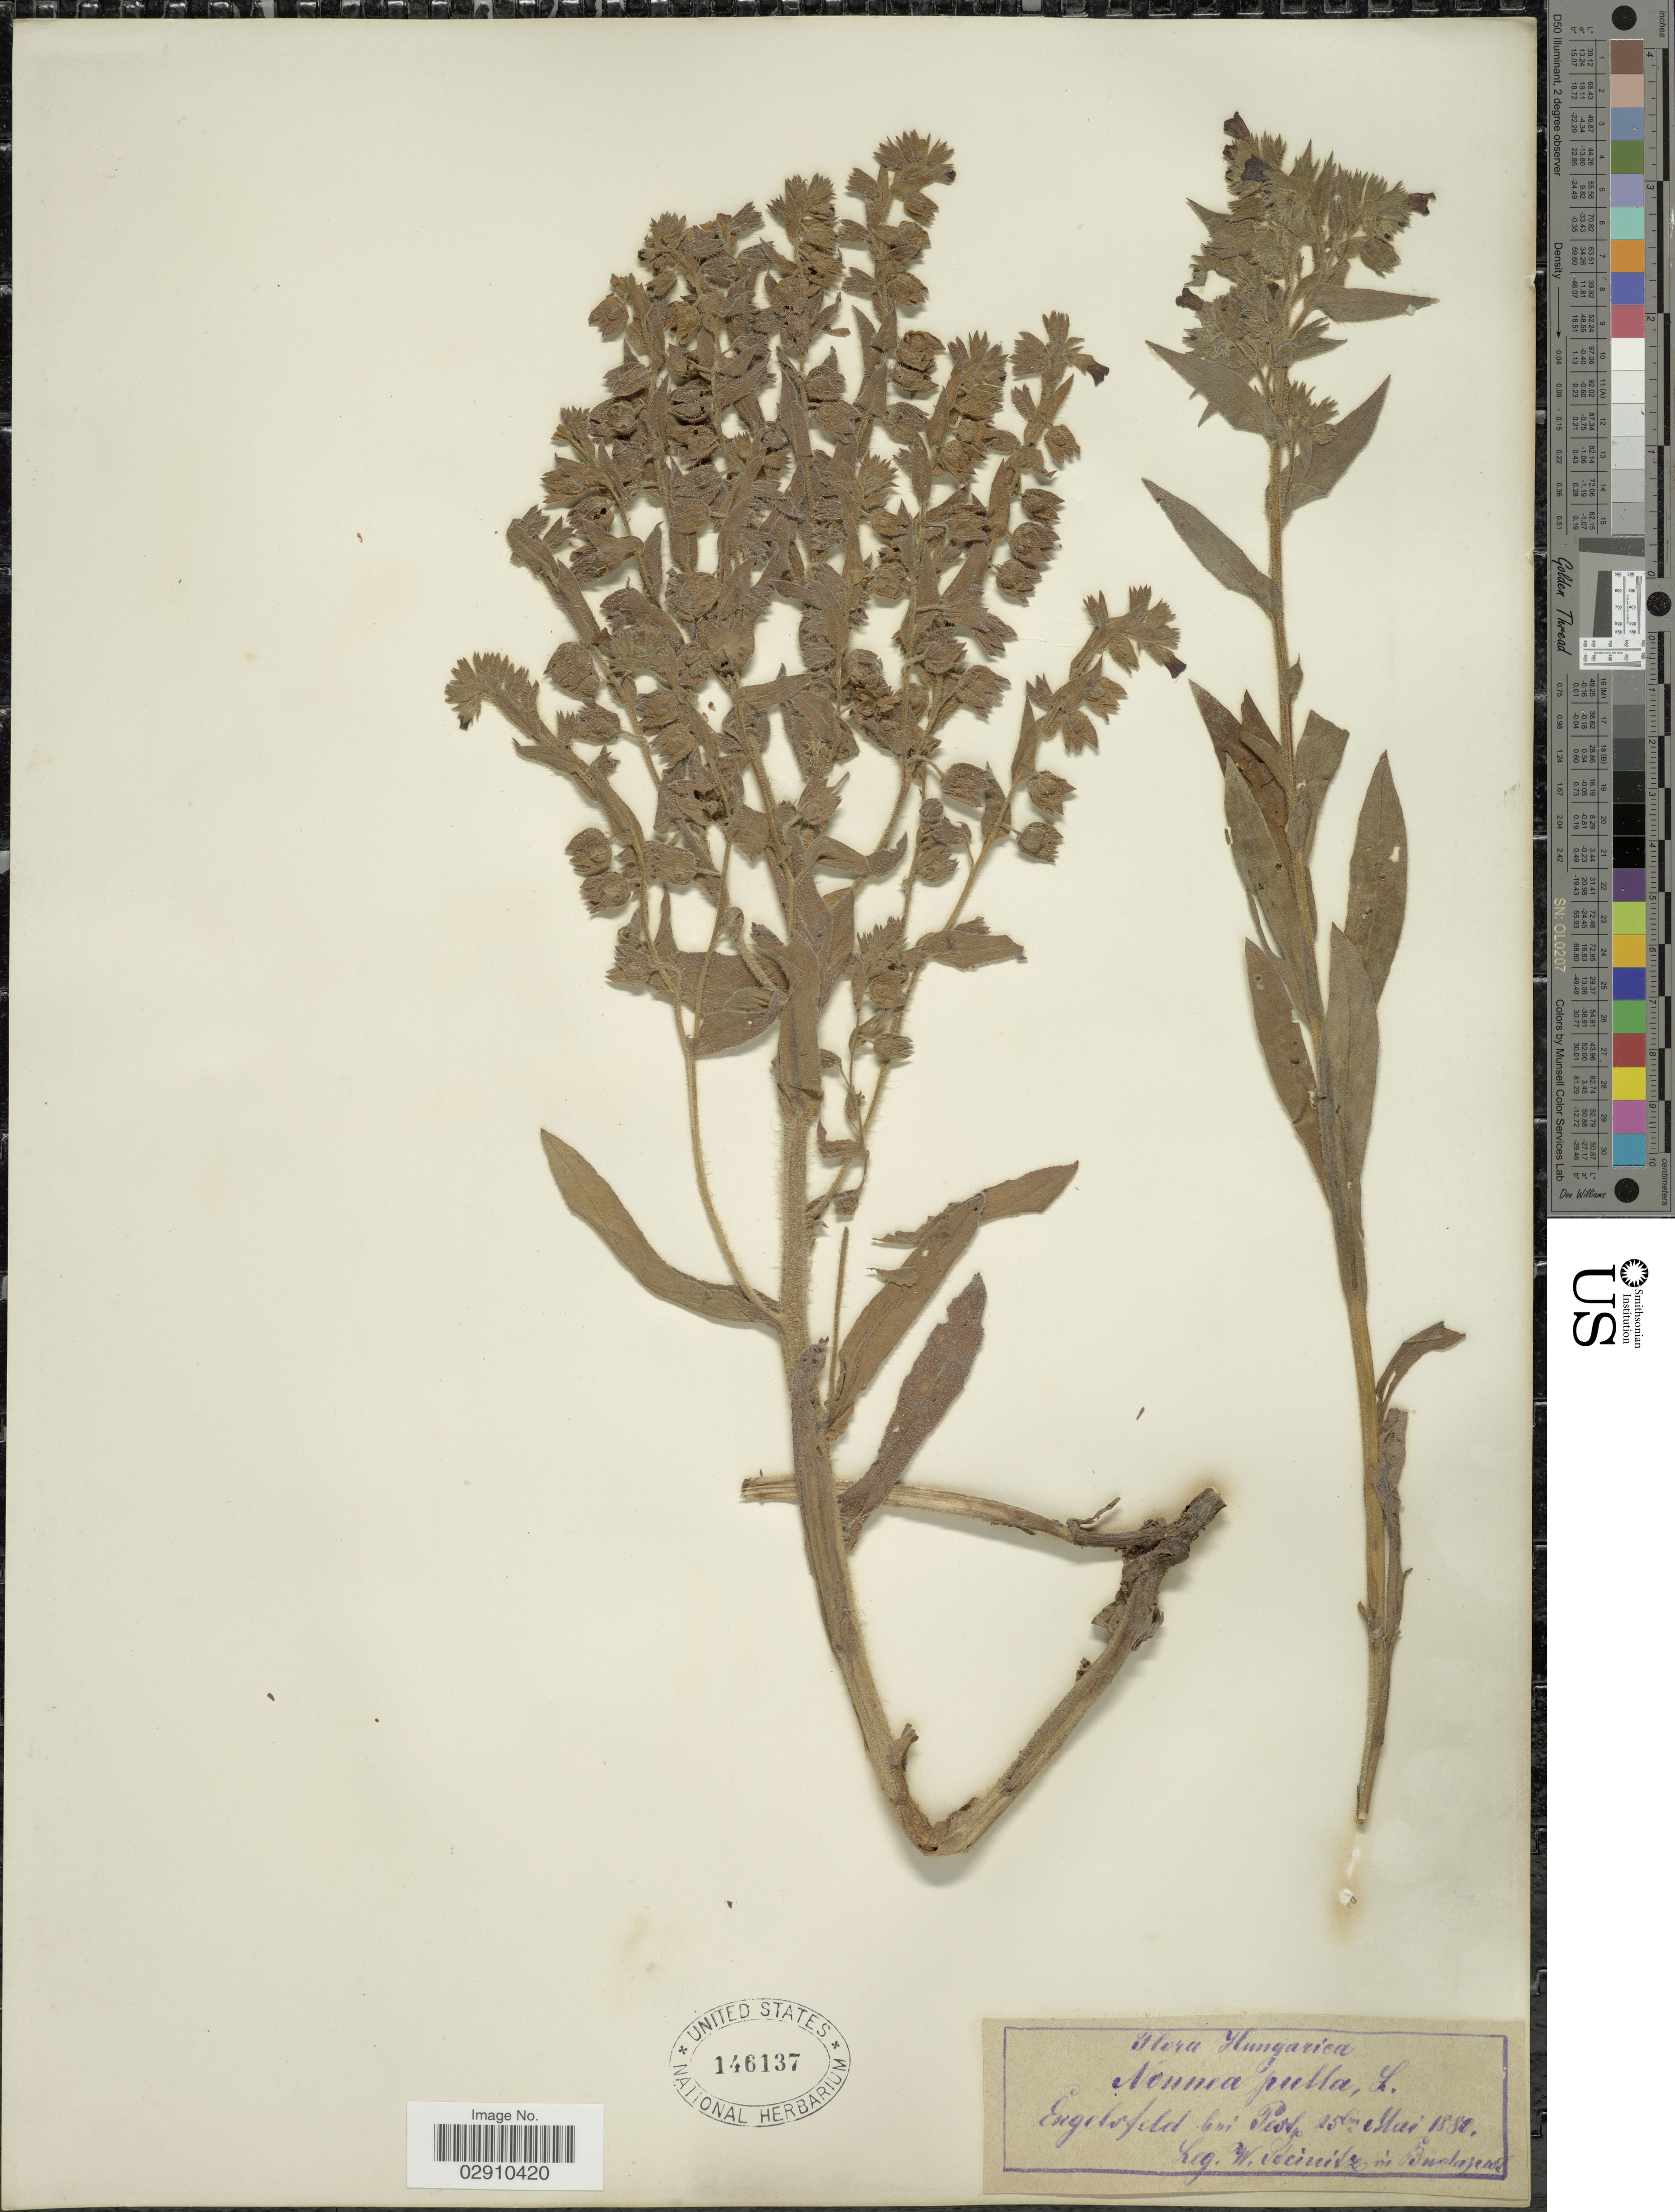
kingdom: Plantae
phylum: Tracheophyta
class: Magnoliopsida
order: Boraginales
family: Boraginaceae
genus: Nonea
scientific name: Nonea pulla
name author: (L.) DC.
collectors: -. Steinitz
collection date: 1880-05-25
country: Hungary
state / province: Budapest, Capital District of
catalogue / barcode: US 146137